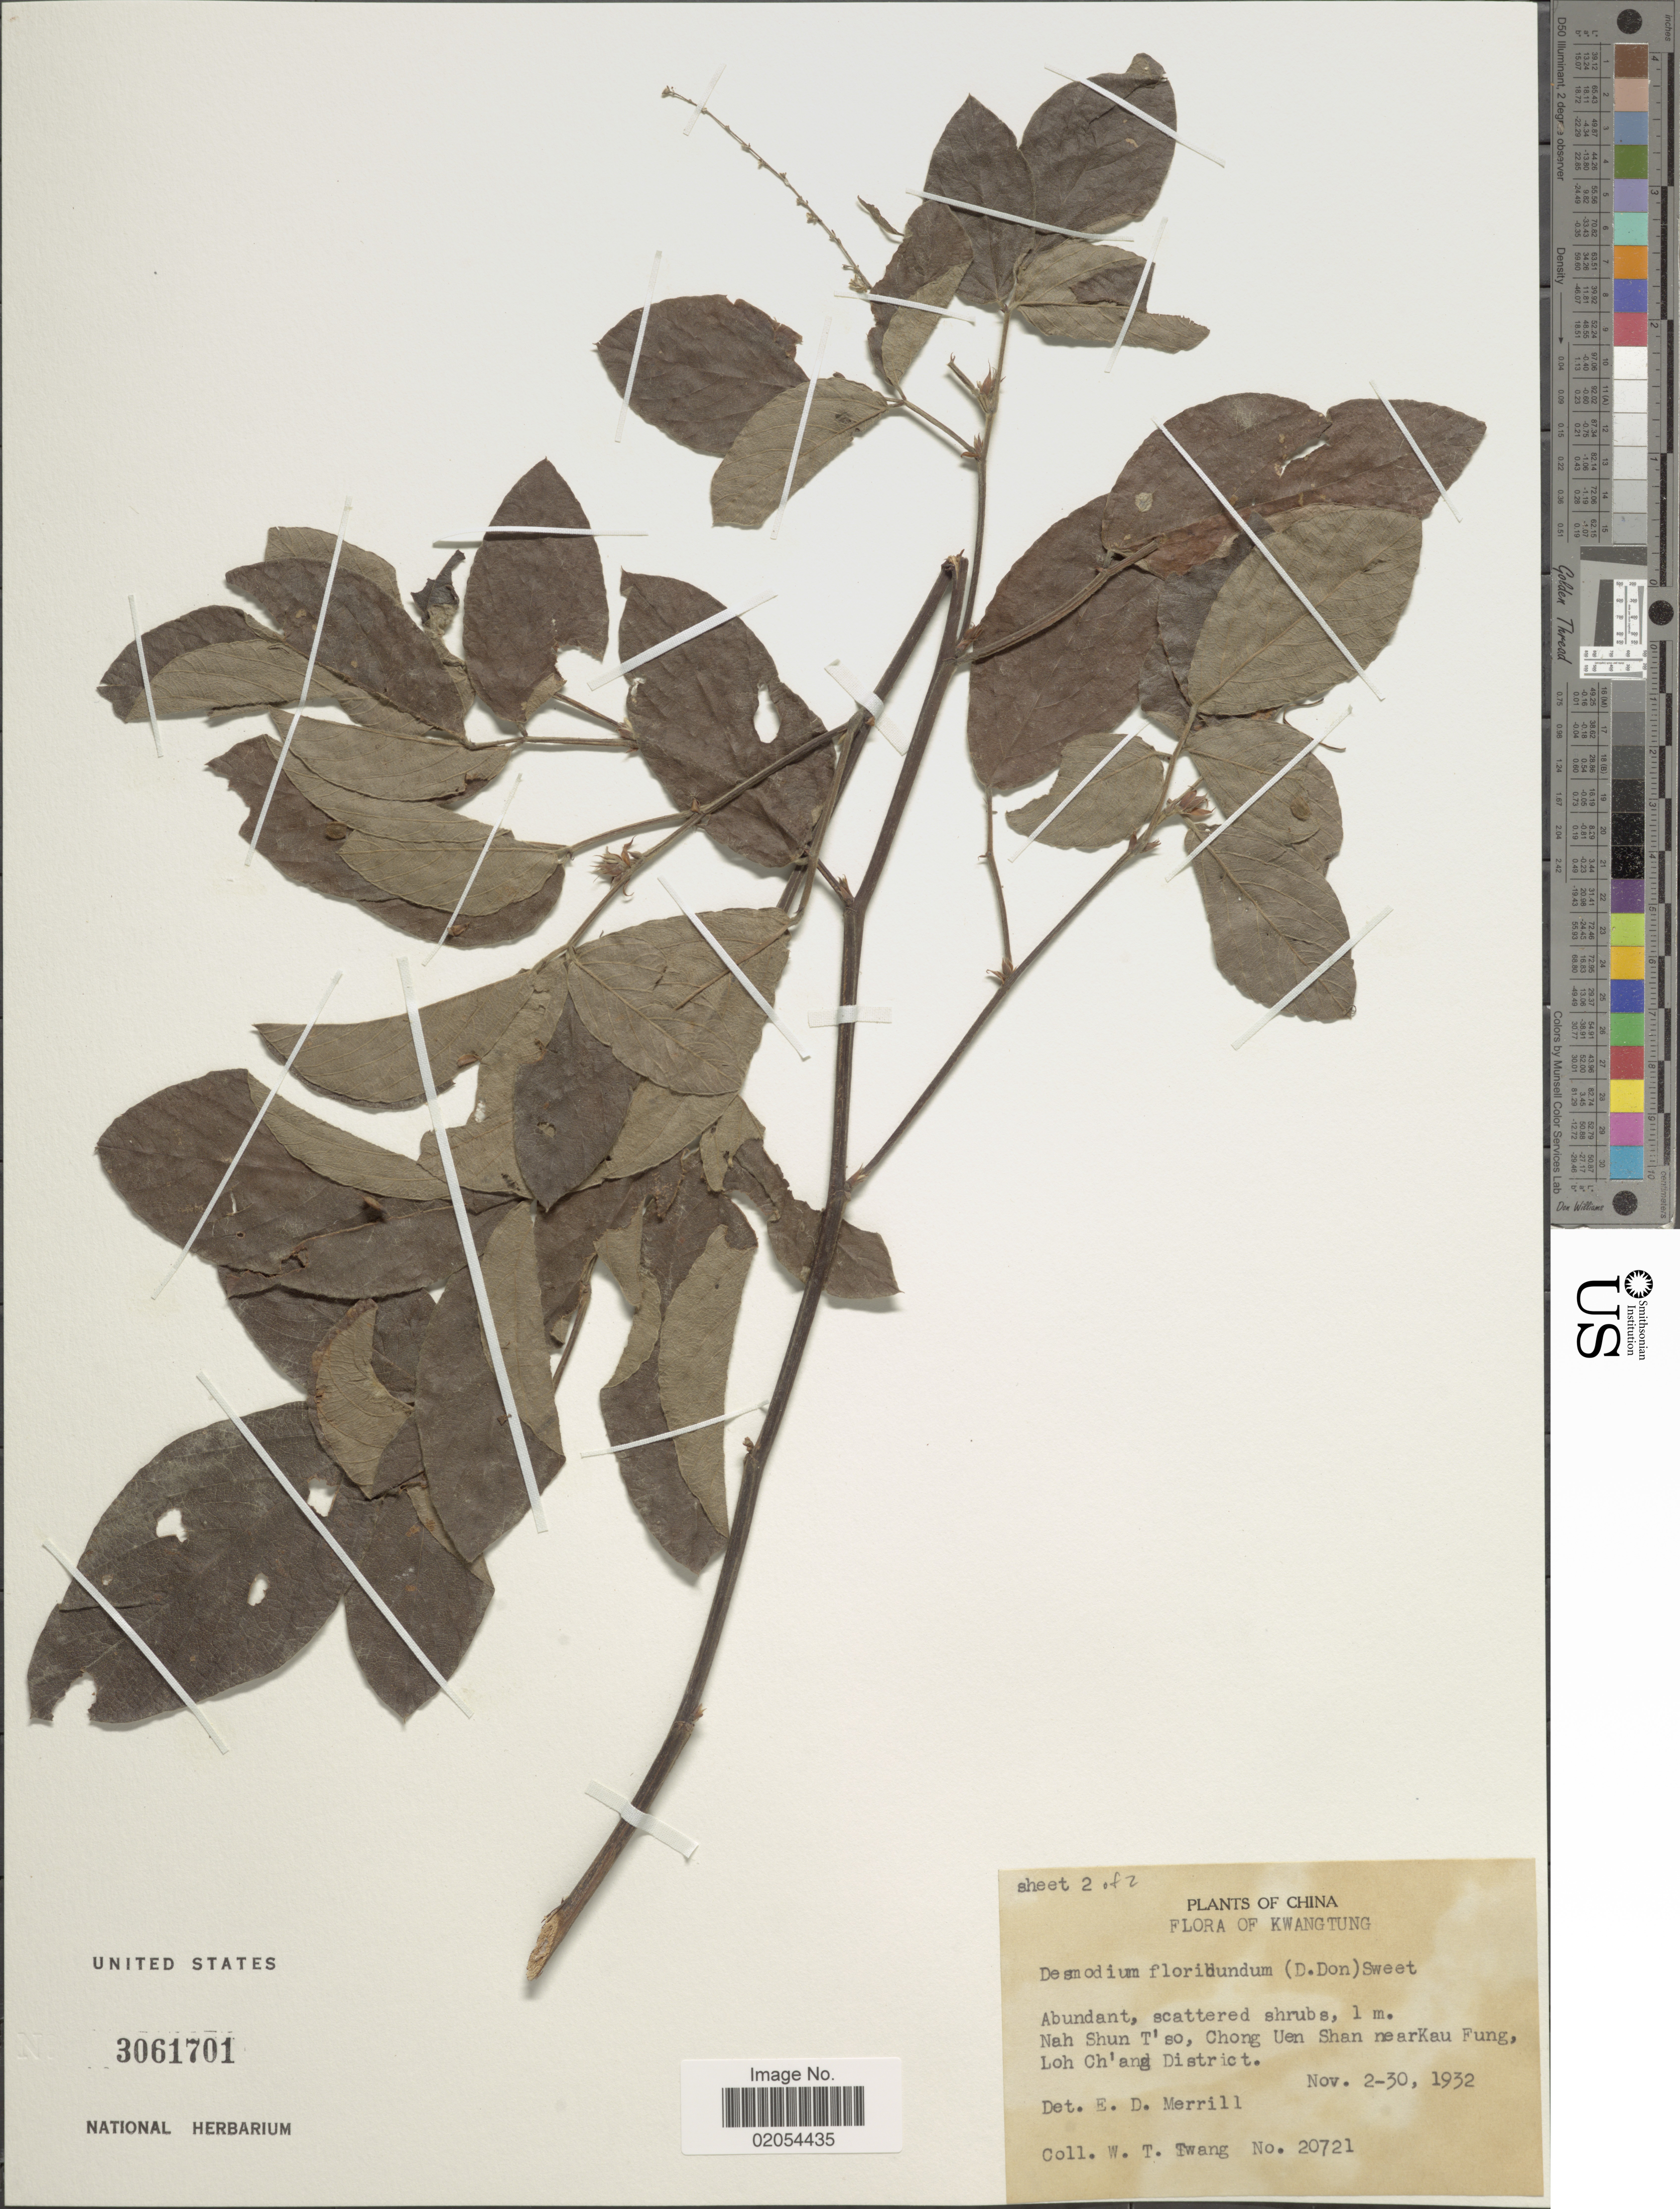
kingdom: Plantae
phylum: Tracheophyta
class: Magnoliopsida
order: Fabales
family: Fabaceae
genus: Ototropis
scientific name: Ototropis multiflora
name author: (DC.) H. Ohashi & K. Ohashi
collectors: W. Twang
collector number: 20721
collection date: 1932-11-02/1932-11-30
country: China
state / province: Guangdong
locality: Kwangtung, Nah Shun T'so, Ching Uen Shan near Kau Fung, Loh Ch'ang District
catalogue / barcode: US 3061701